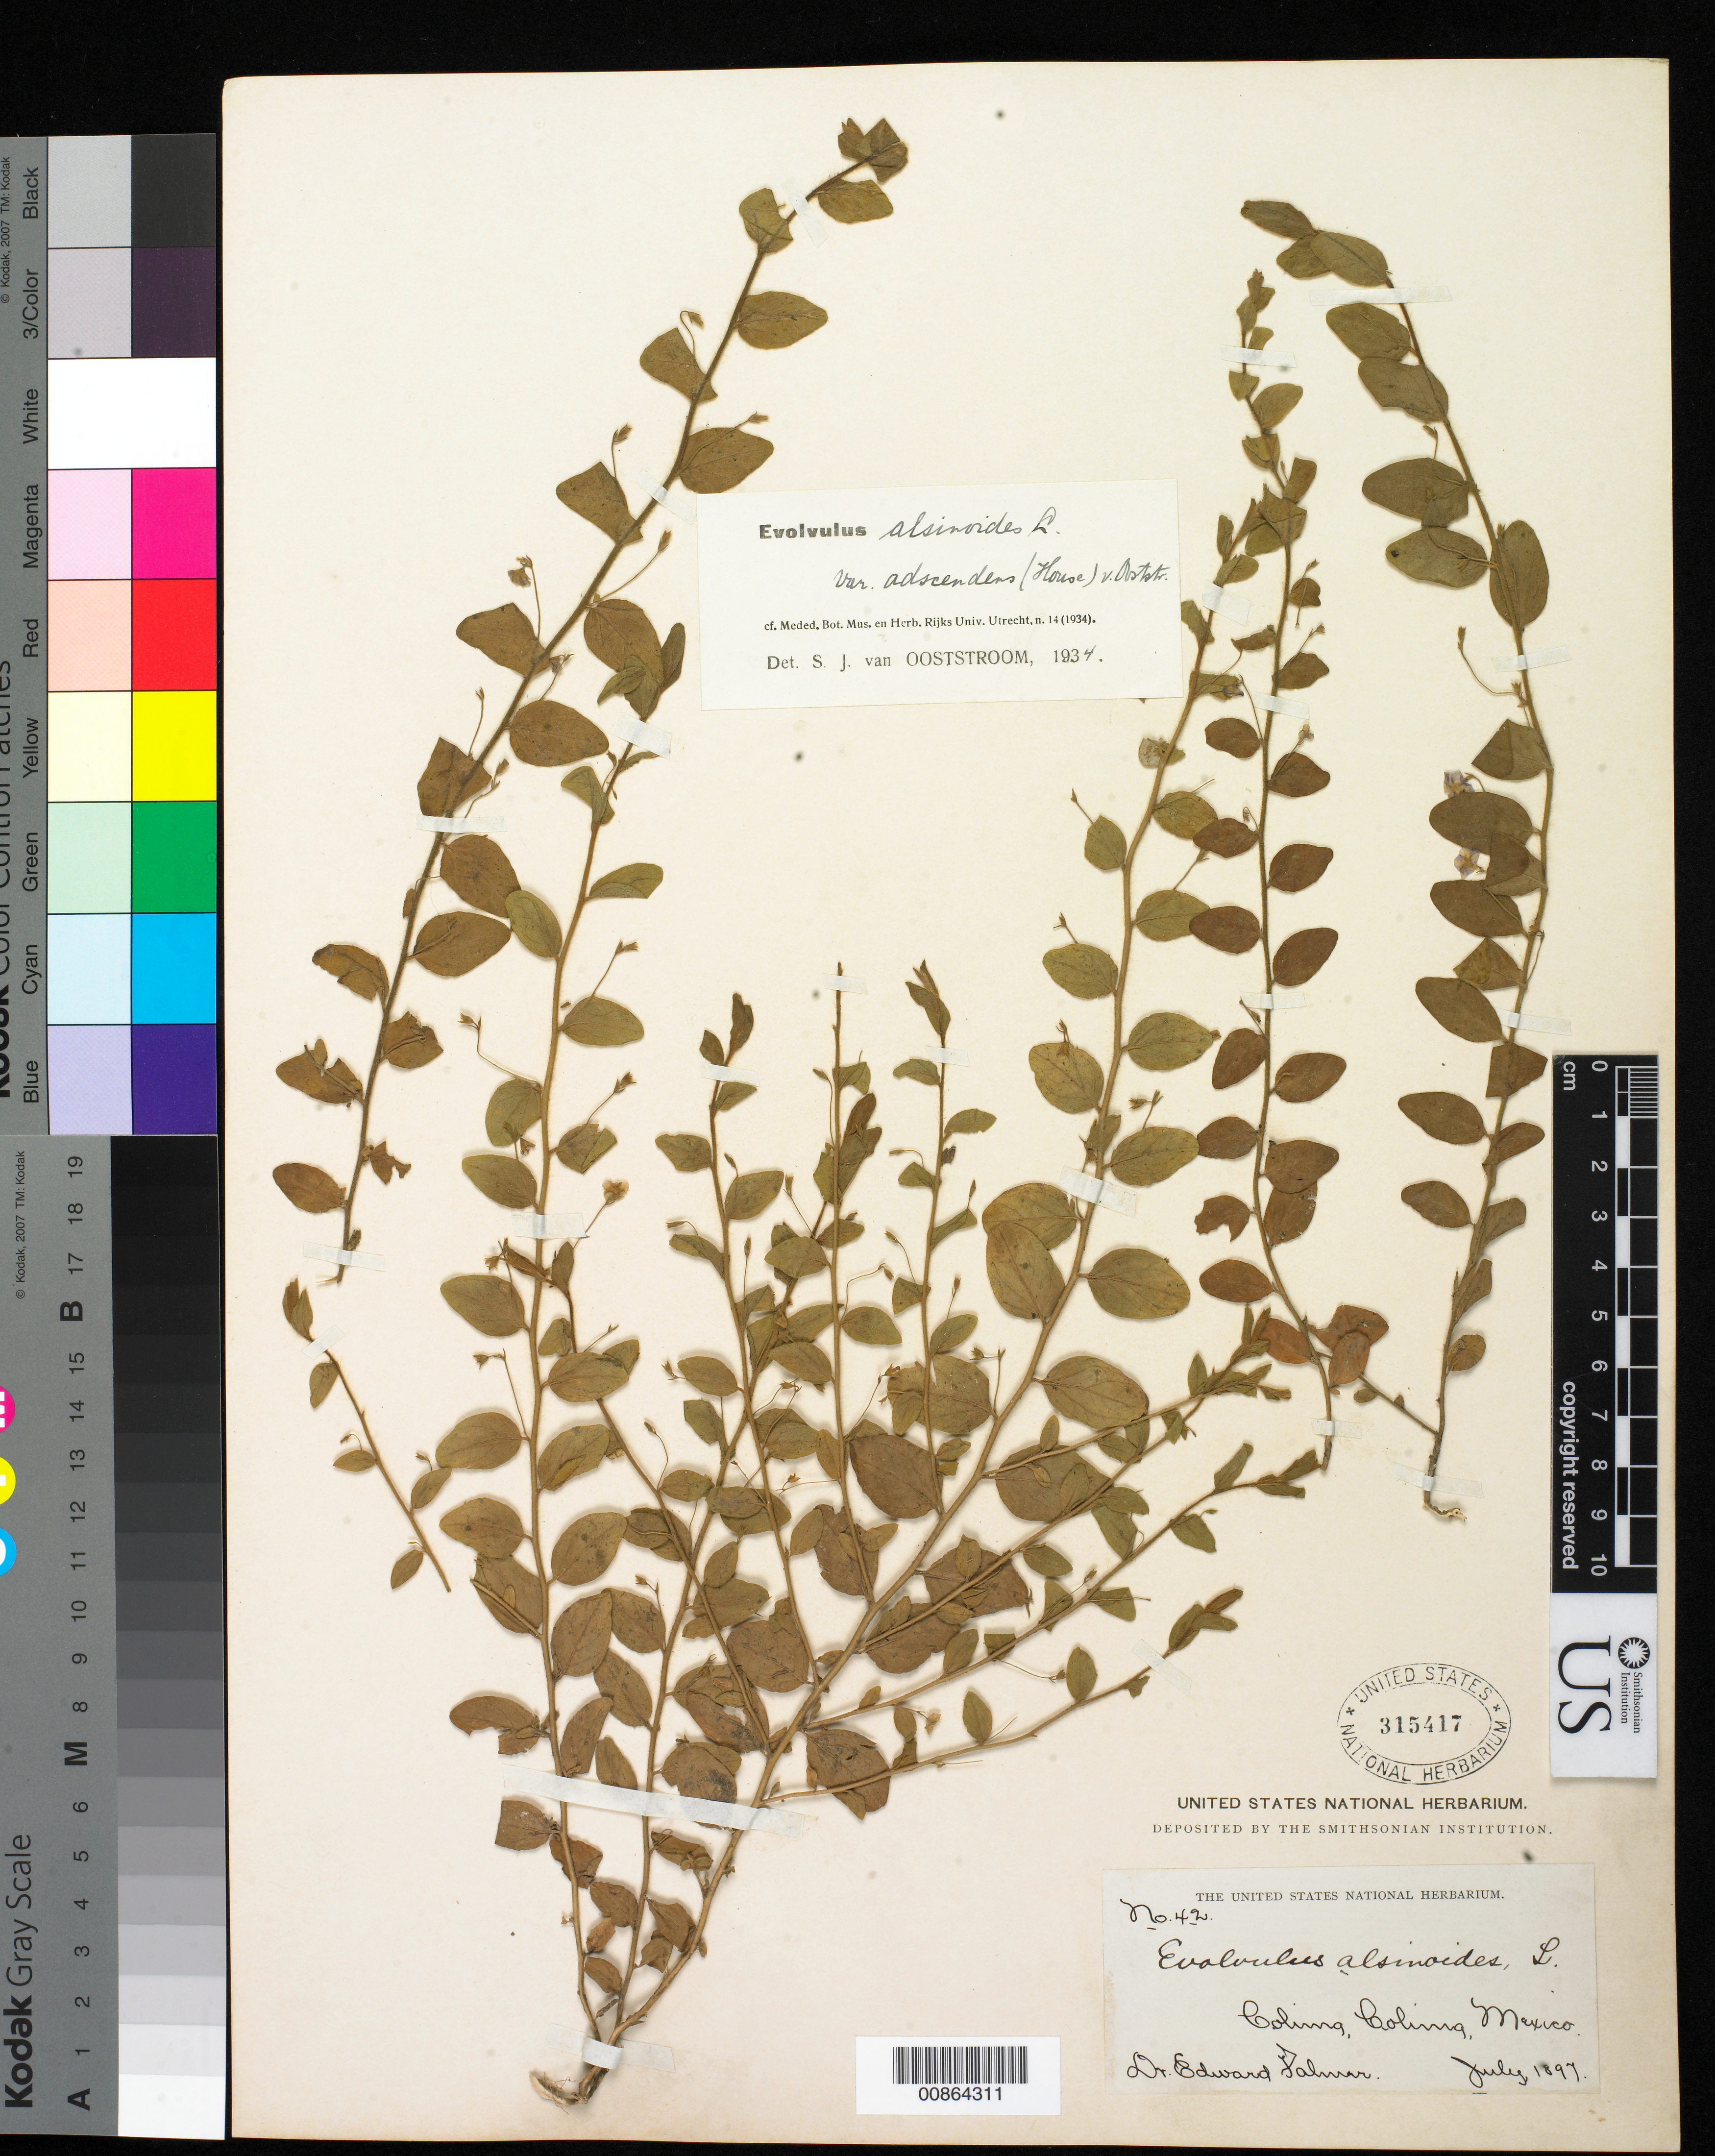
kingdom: Plantae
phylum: Tracheophyta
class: Magnoliopsida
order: Solanales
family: Convolvulaceae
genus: Evolvulus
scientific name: Evolvulus alsinoides var. adscendens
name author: (House) Ooststr.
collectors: E. Palmer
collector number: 42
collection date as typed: Jul 1897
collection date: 1897-07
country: Mexico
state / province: Colima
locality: Colima, Colima.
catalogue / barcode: US 315417